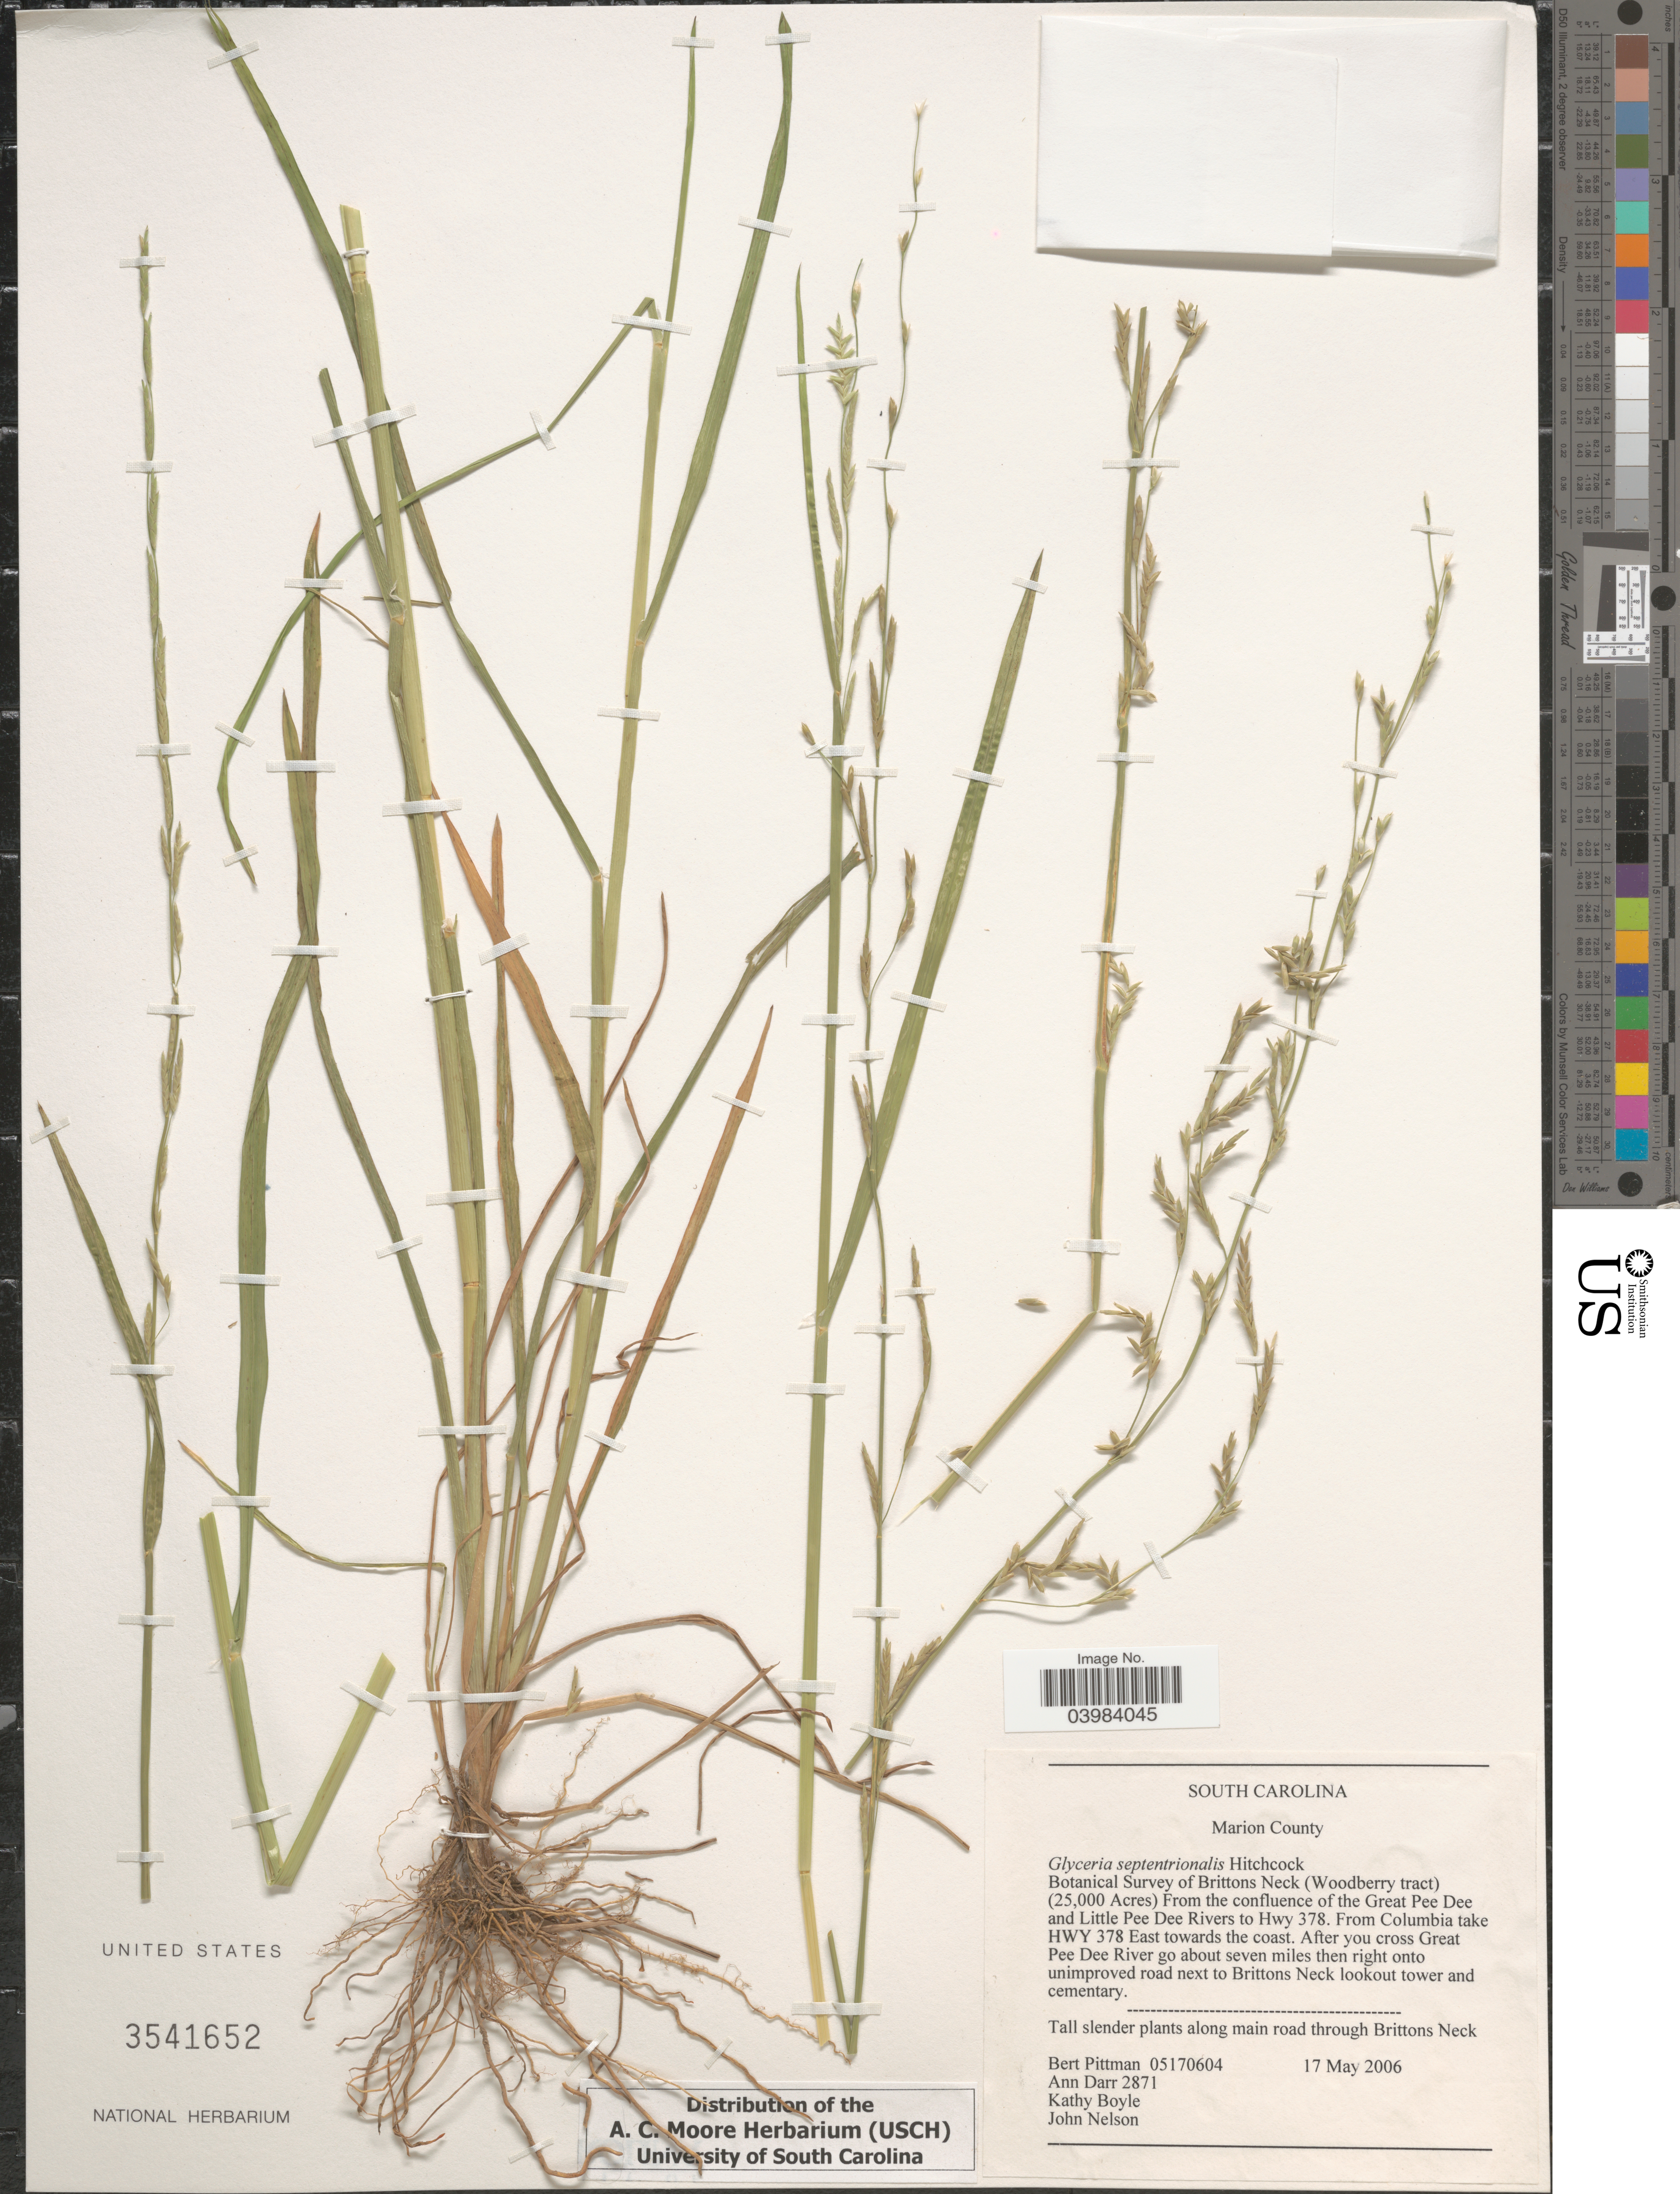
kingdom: Plantae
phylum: Tracheophyta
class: Liliopsida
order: Poales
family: Poaceae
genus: Glyceria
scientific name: Glyceria septentrionalis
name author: Hitchc.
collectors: B. Pittman, A. Darr, K. Boyle & J. B. Nelson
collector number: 05170604/2871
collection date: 2006-05-17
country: United States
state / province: South Carolina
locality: Marion County. Botanical Survey of Brittons Neck (Woodberry tract) (25,000 Acres). From the confluence of the Great Pee Dee and Little Pee Dee Rivers to Hwy 378. From Columbia take HWY 378 East towards the coast. After you cross Great Pee Dee River go about seven miles then right onto unimproved road next to Brittons Neck lookout tower and cemetery. Tall slender plants along main road through Brittons Neck.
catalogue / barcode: US 3541652